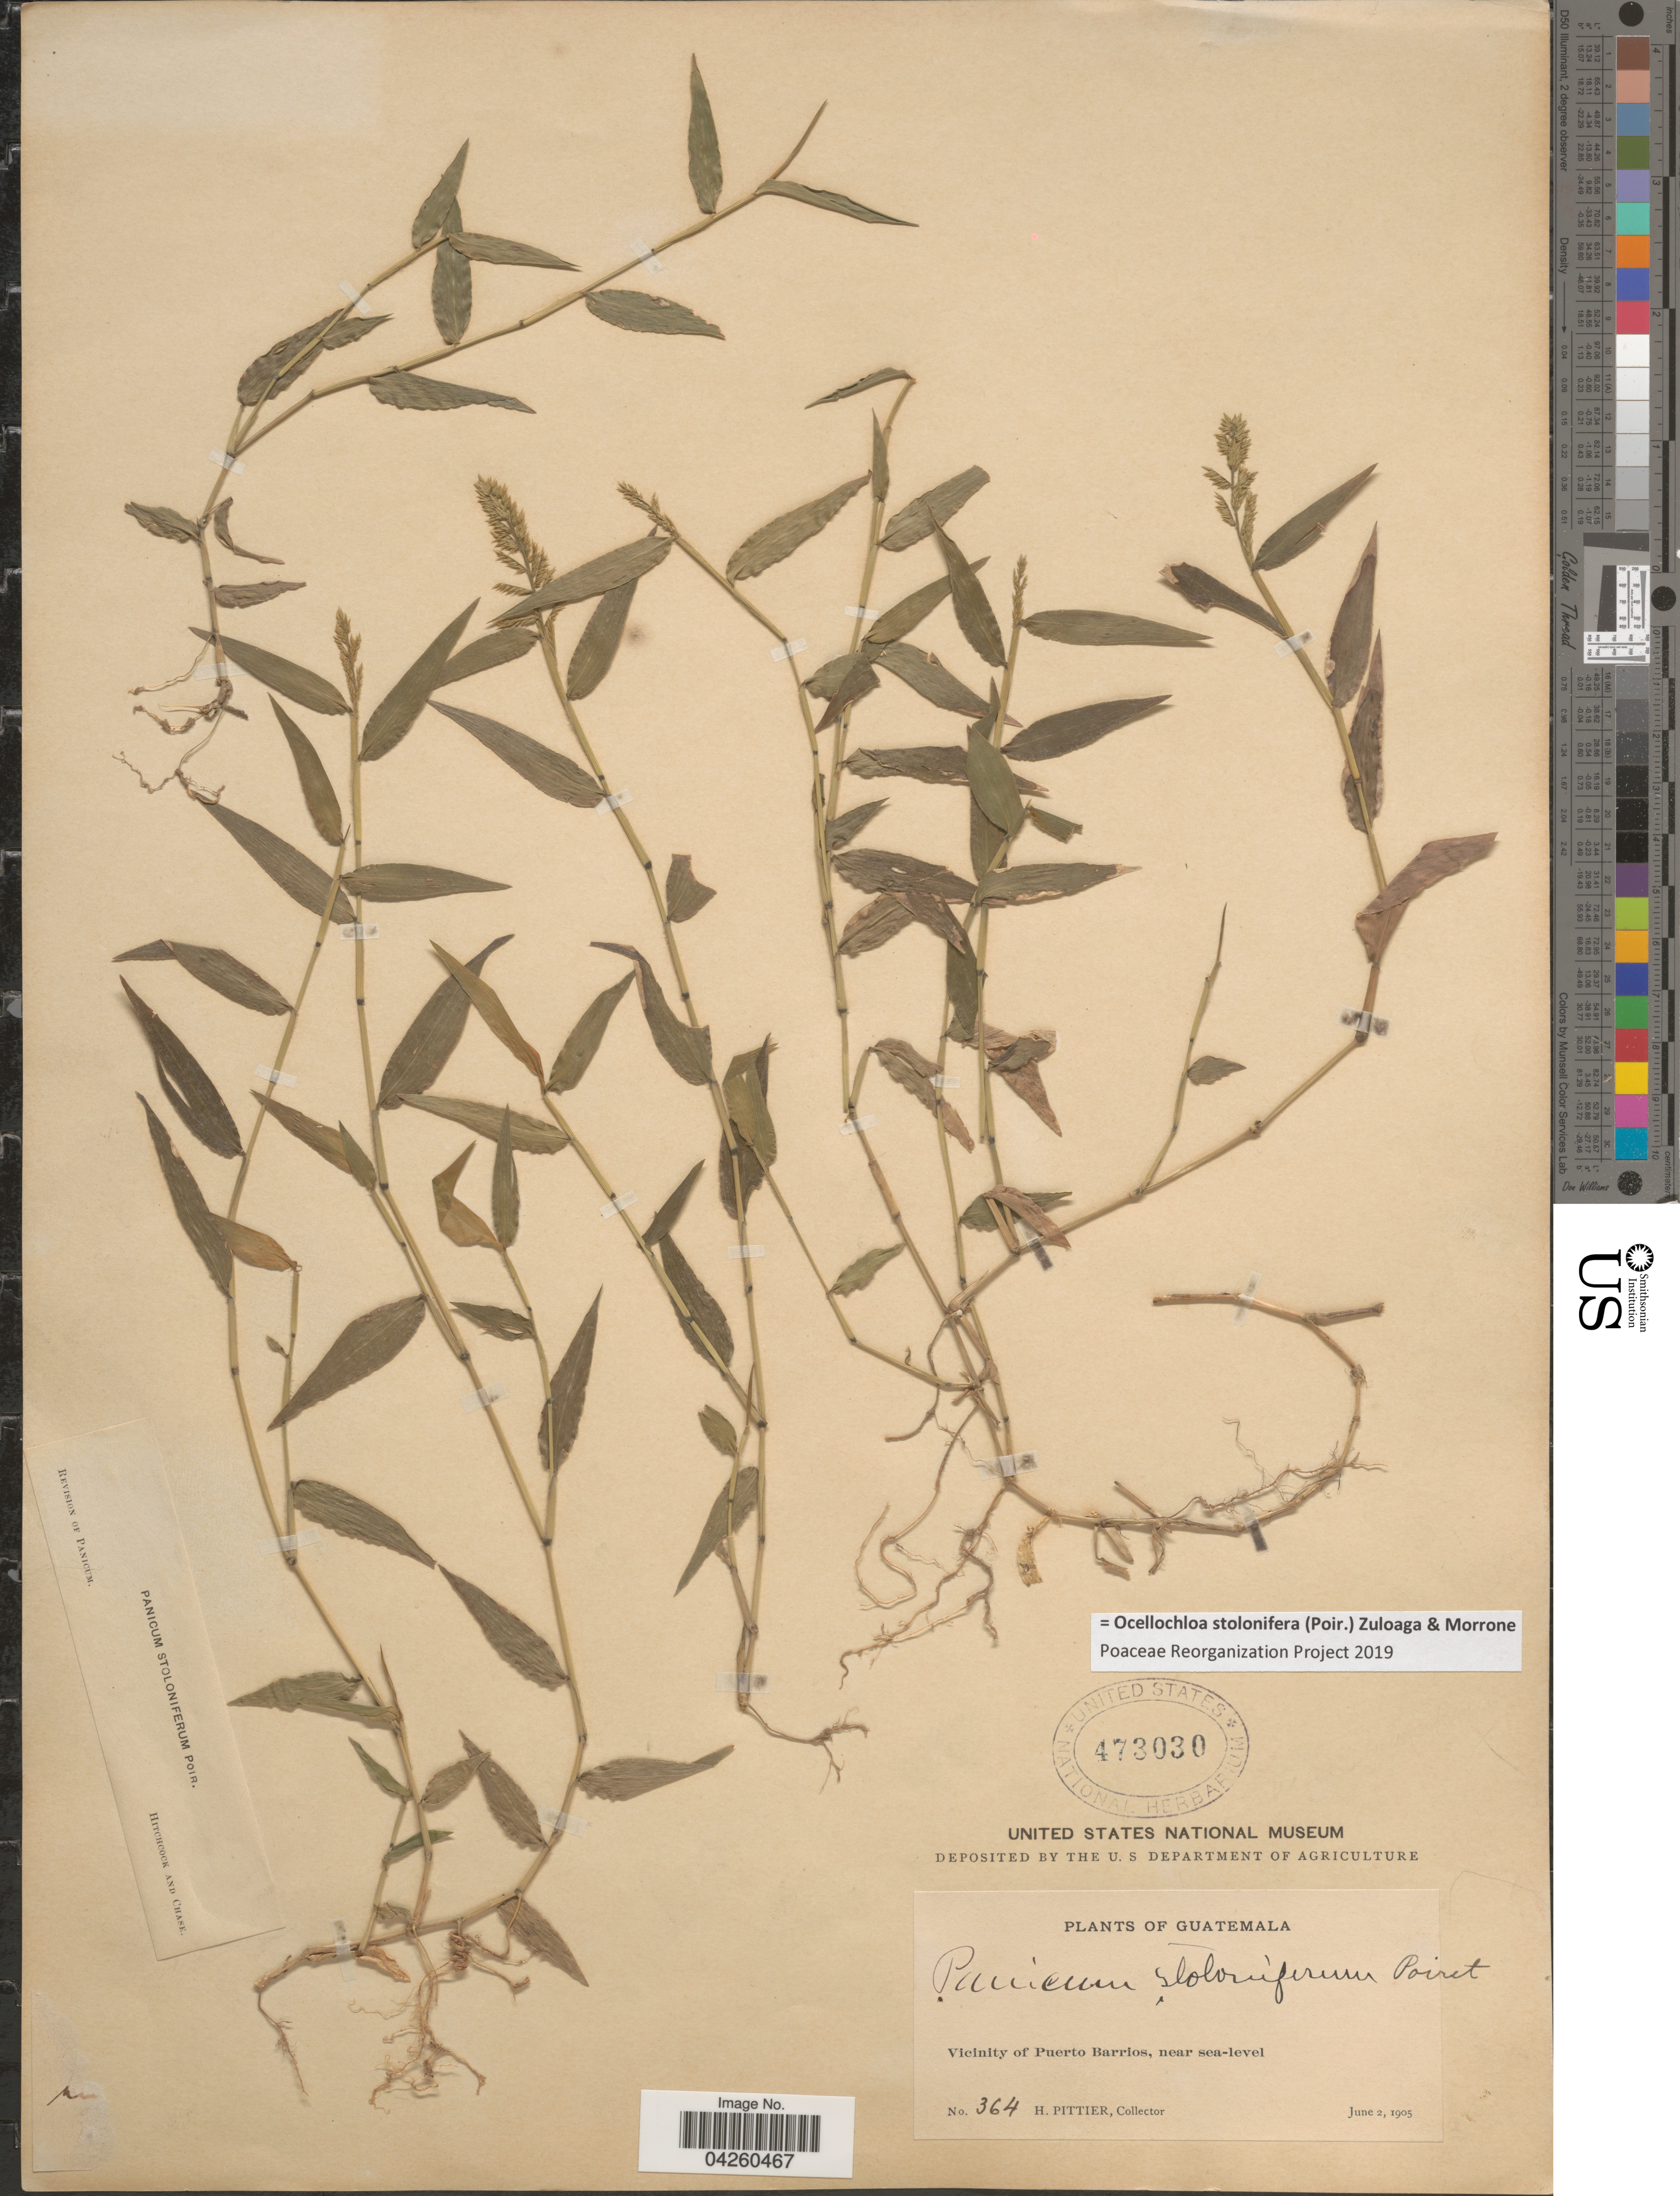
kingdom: Plantae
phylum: Tracheophyta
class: Liliopsida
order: Poales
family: Poaceae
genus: Ocellochloa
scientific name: Ocellochloa stolonifera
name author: (Poir.) Zuloaga & Morrone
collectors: H. F. Pittier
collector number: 364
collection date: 1905-06-02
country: Guatemala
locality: Vicinity of Puerto Barrios.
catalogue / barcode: US 473030